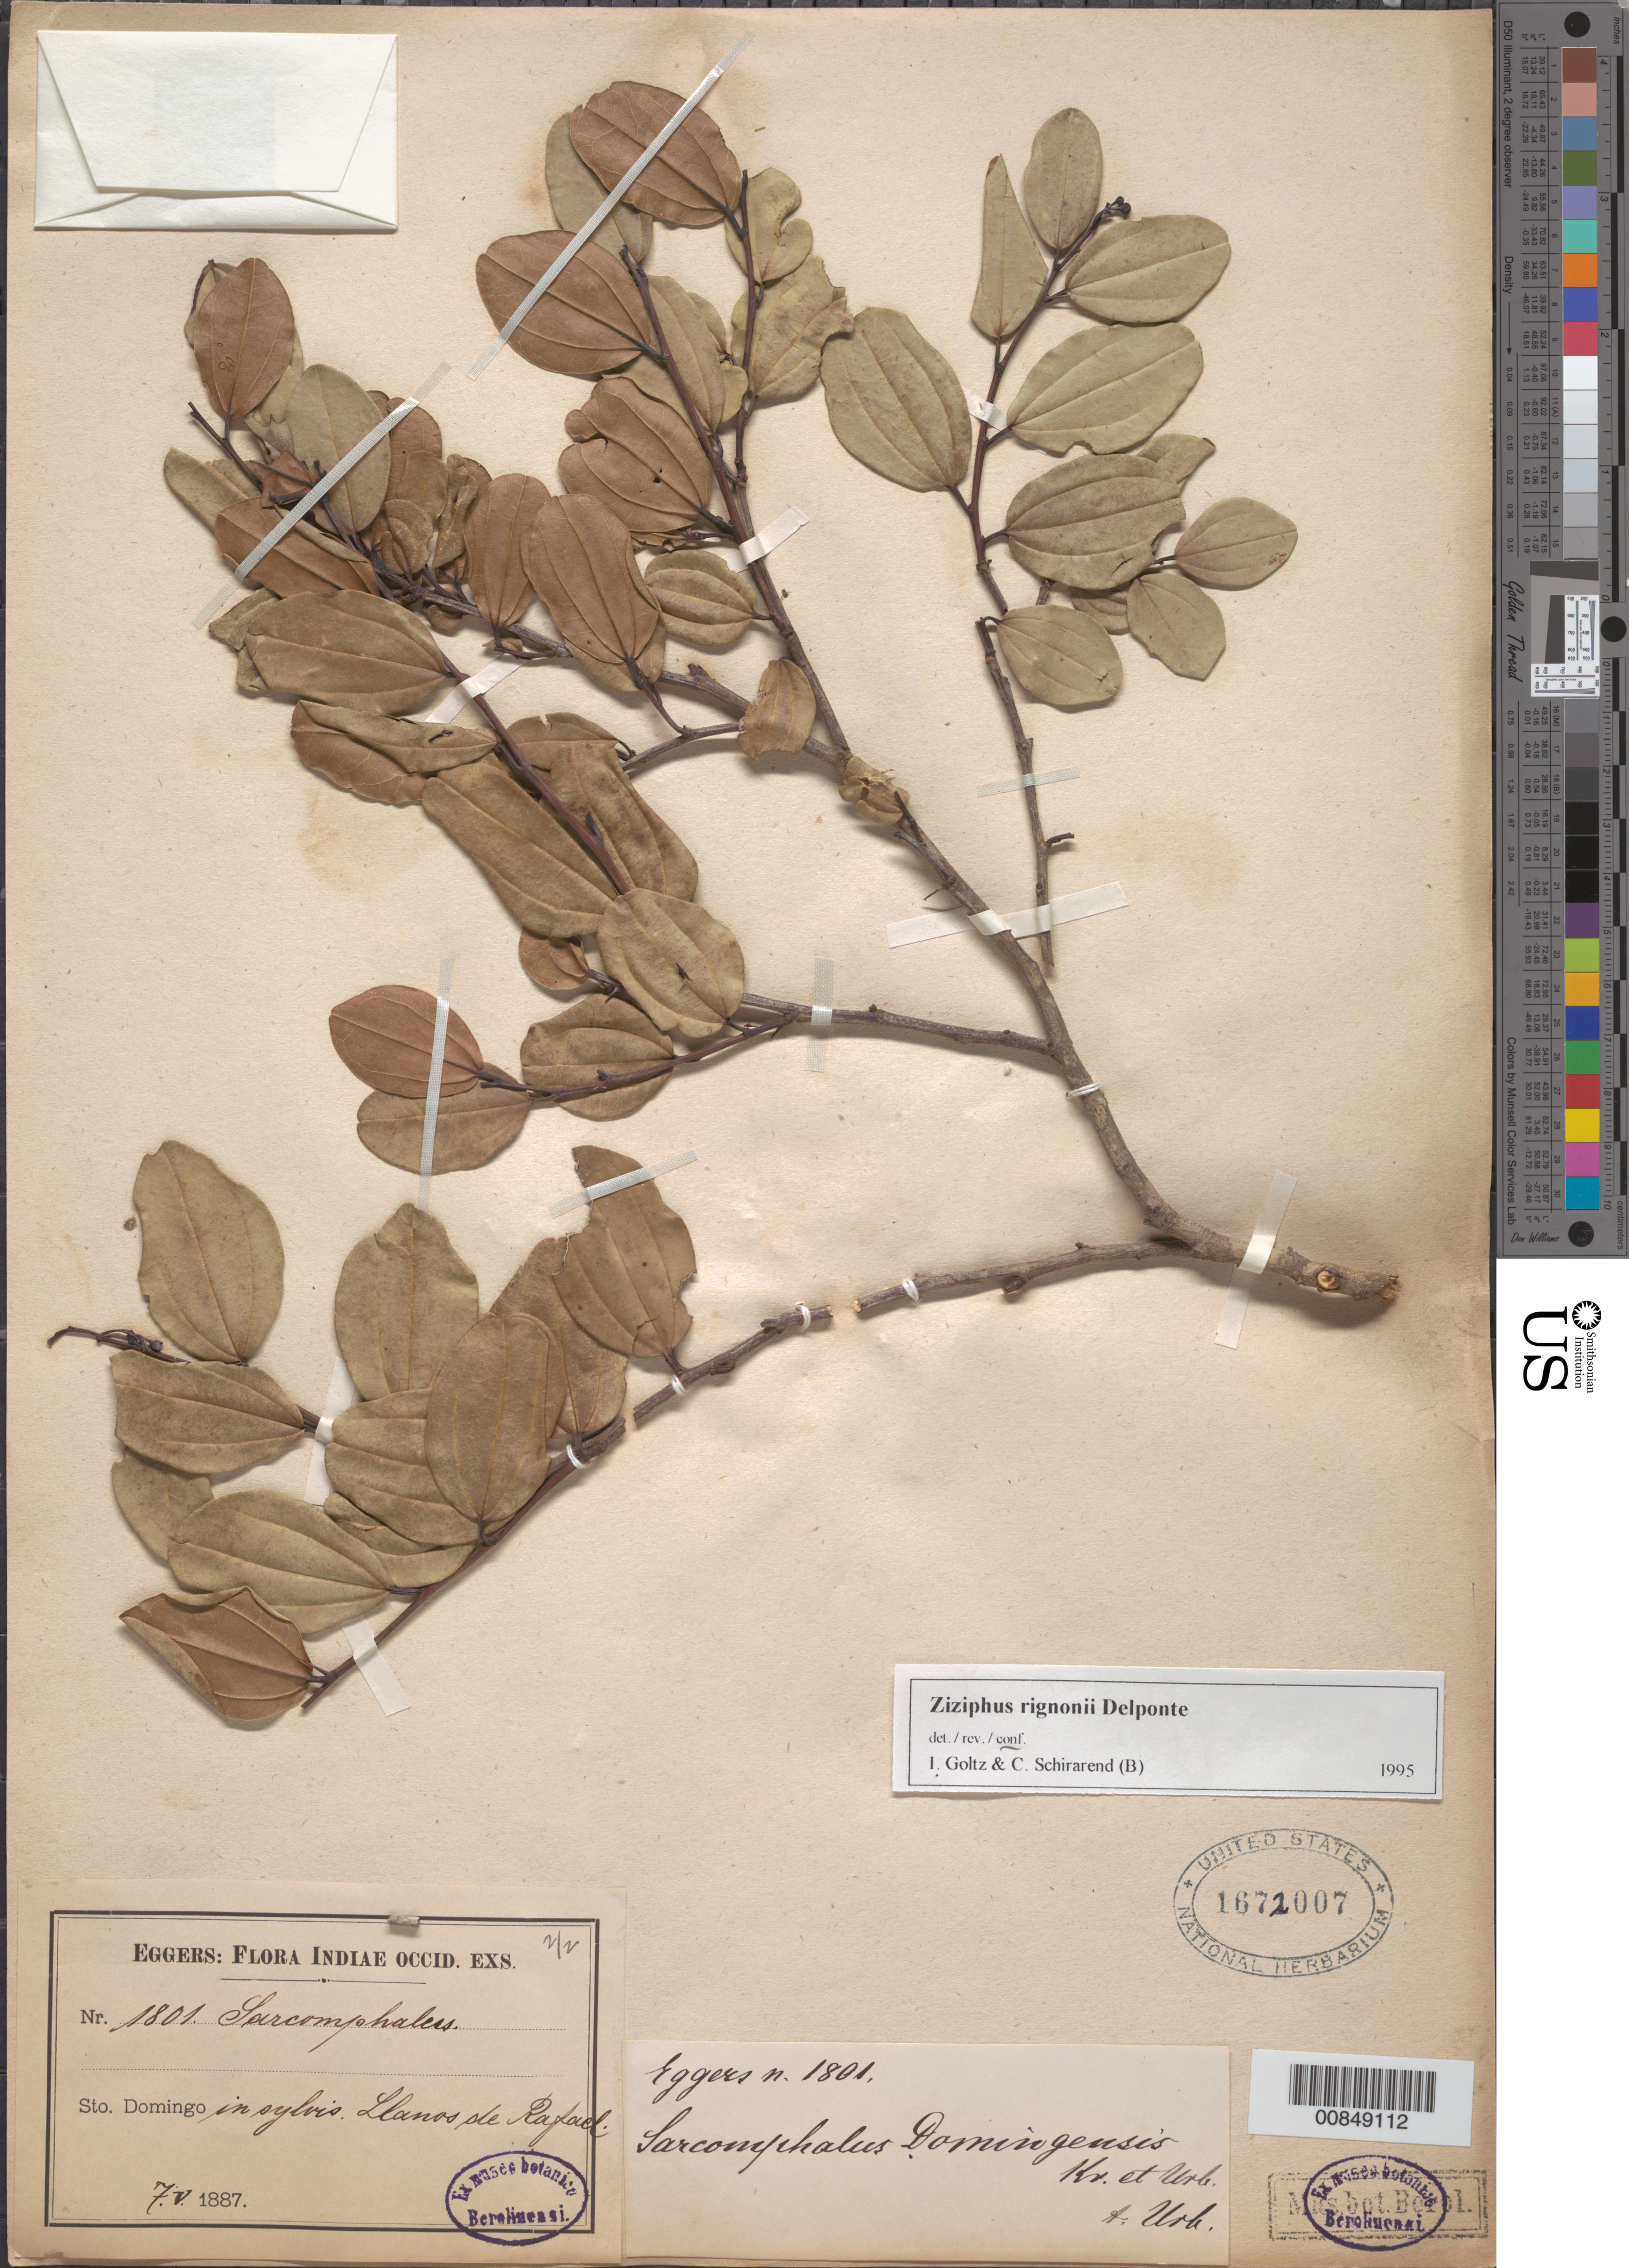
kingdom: Plantae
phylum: Tracheophyta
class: Magnoliopsida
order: Rosales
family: Rhamnaceae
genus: Sarcomphalus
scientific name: Sarcomphalus domingensis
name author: (Spreng.) Krug & Urb.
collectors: H. F. A. von Eggers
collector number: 1801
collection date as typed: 07 May 1887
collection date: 1887-05-07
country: Dominican Republic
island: Hispaniola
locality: Llanos de Rafael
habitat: En sylvis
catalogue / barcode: US 1672007